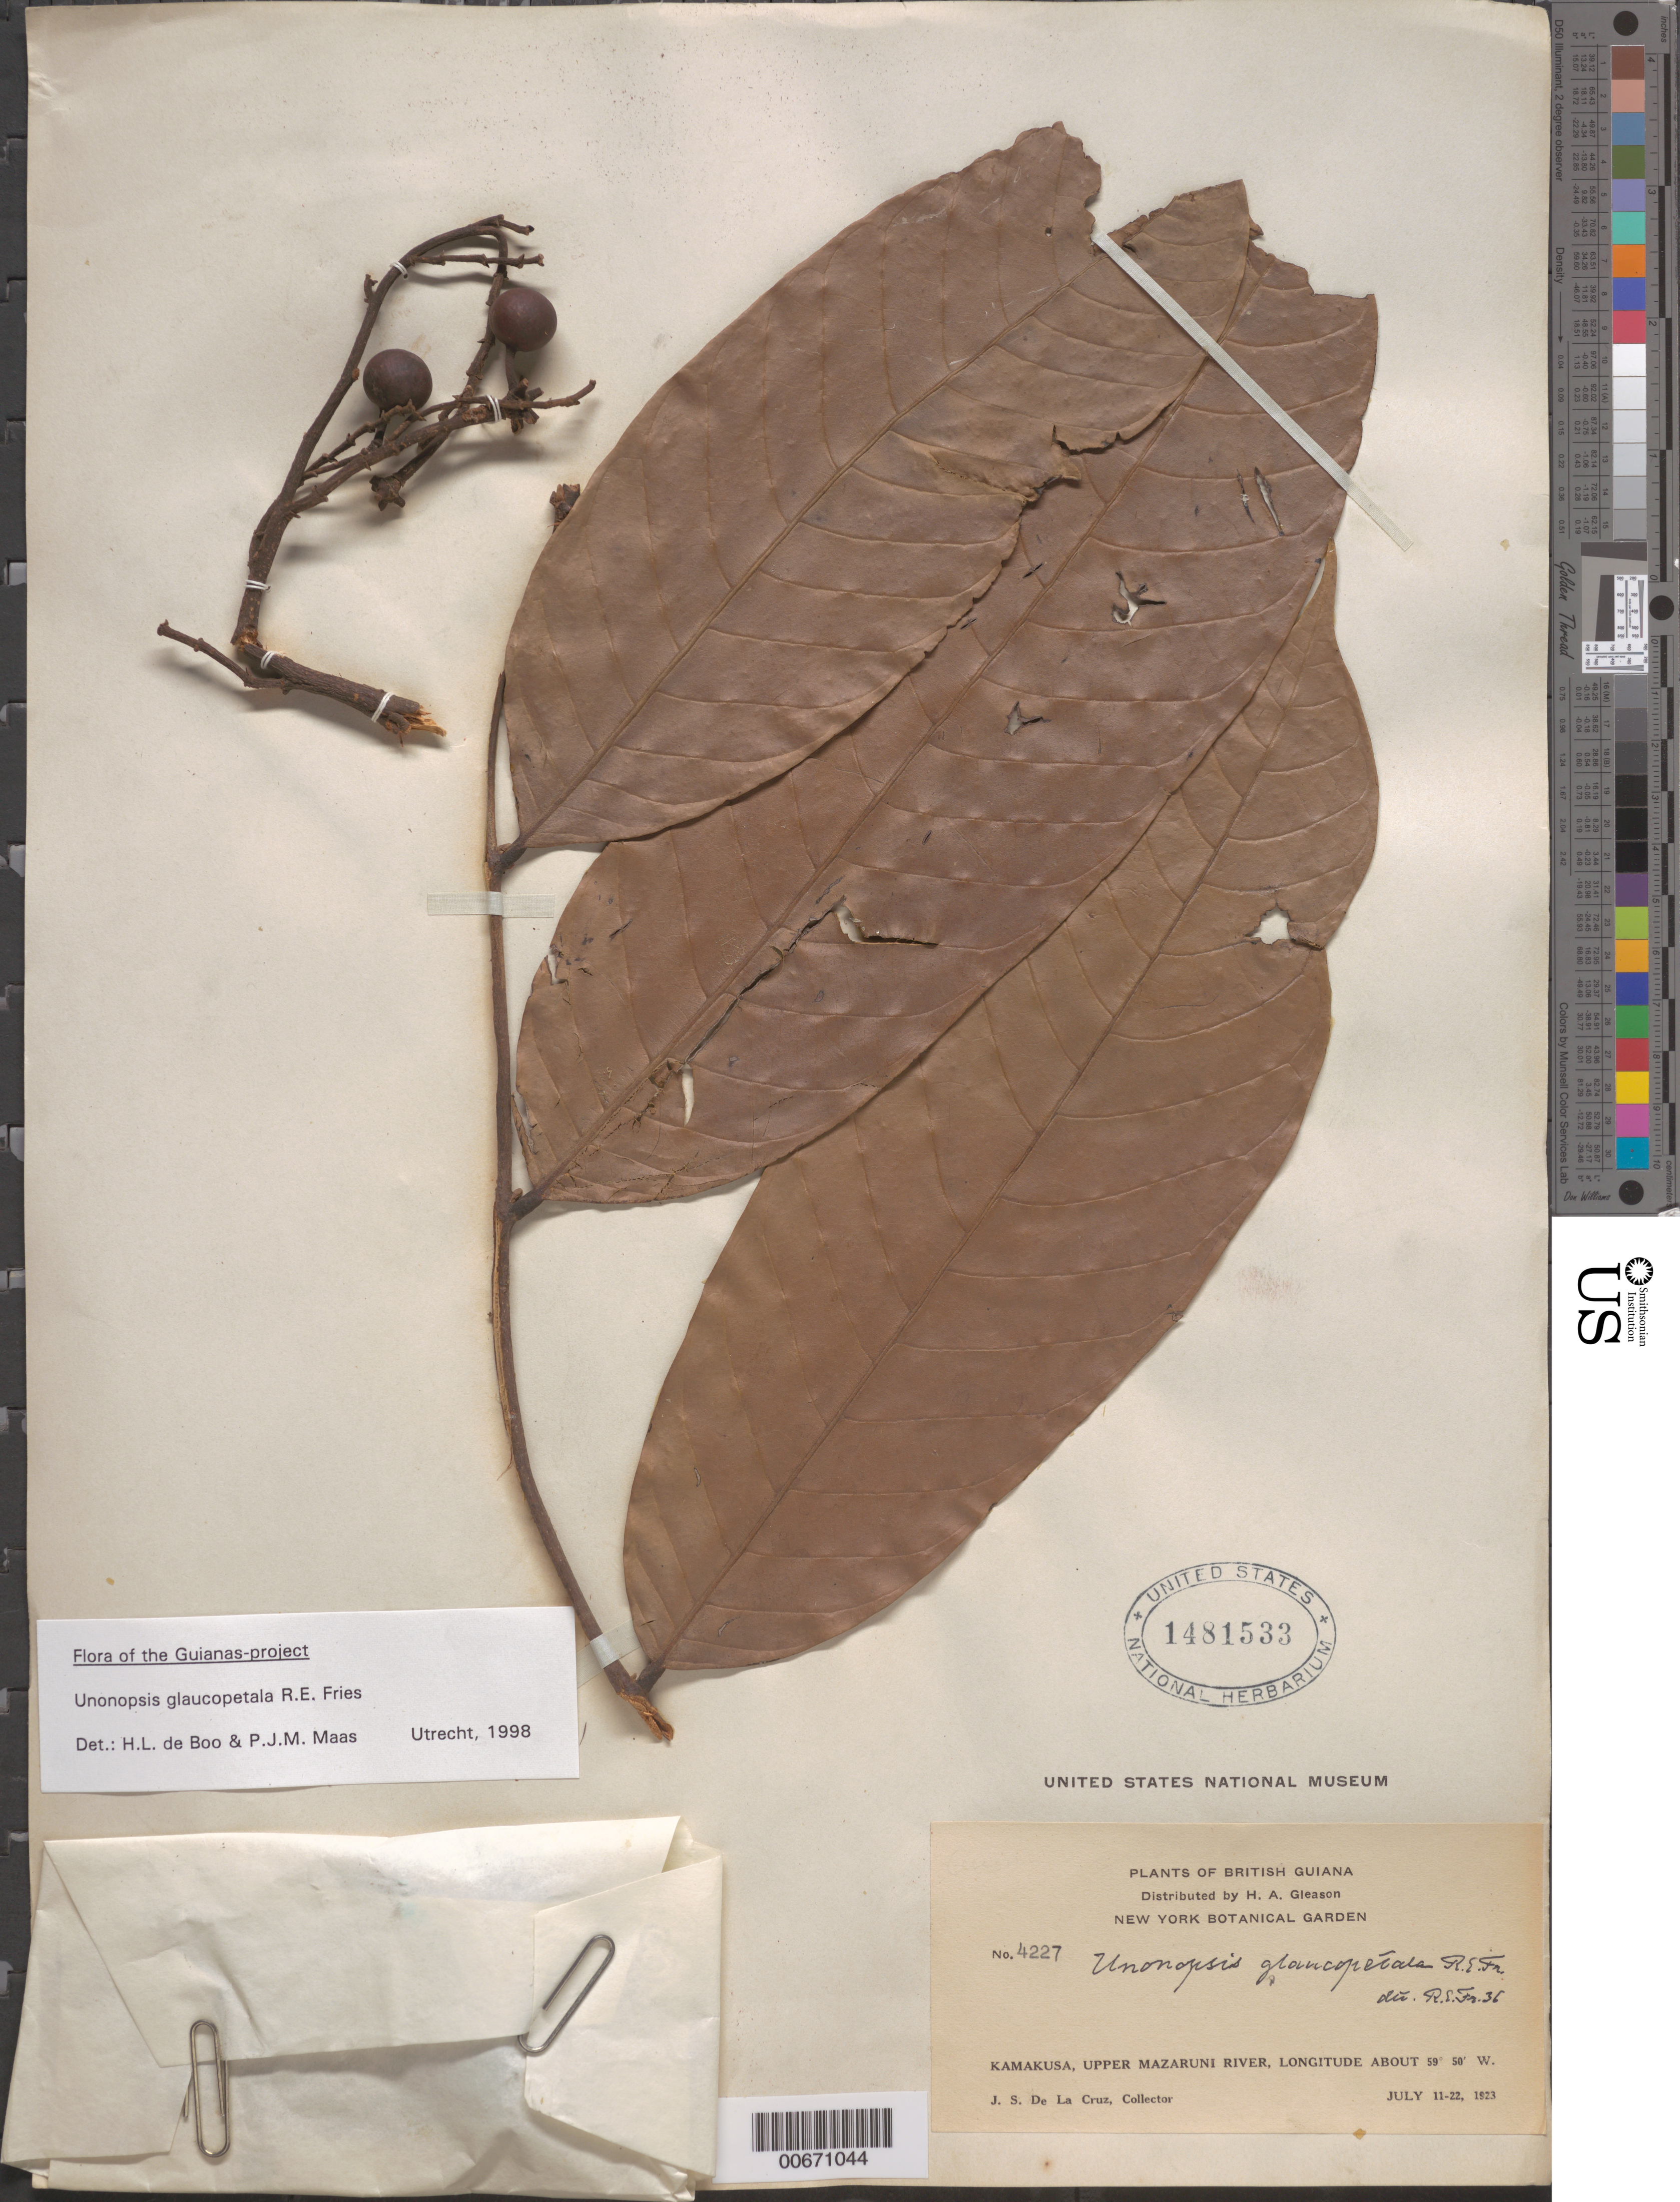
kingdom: Plantae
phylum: Tracheophyta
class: Magnoliopsida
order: Magnoliales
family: Annonaceae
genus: Unonopsis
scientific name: Unonopsis glaucopetala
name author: R.E. Fr.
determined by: de Boo, H. L.; Maas, P. J.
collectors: J. S. de la Cruz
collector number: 4227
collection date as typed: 11-Jul-23 to 22-Jul-23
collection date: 1923-07-11/1923-07-22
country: Guyana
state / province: Cuyuni-Mazaruni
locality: Kamakusa, Upper Mazaruni R.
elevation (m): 100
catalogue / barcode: US 1481533